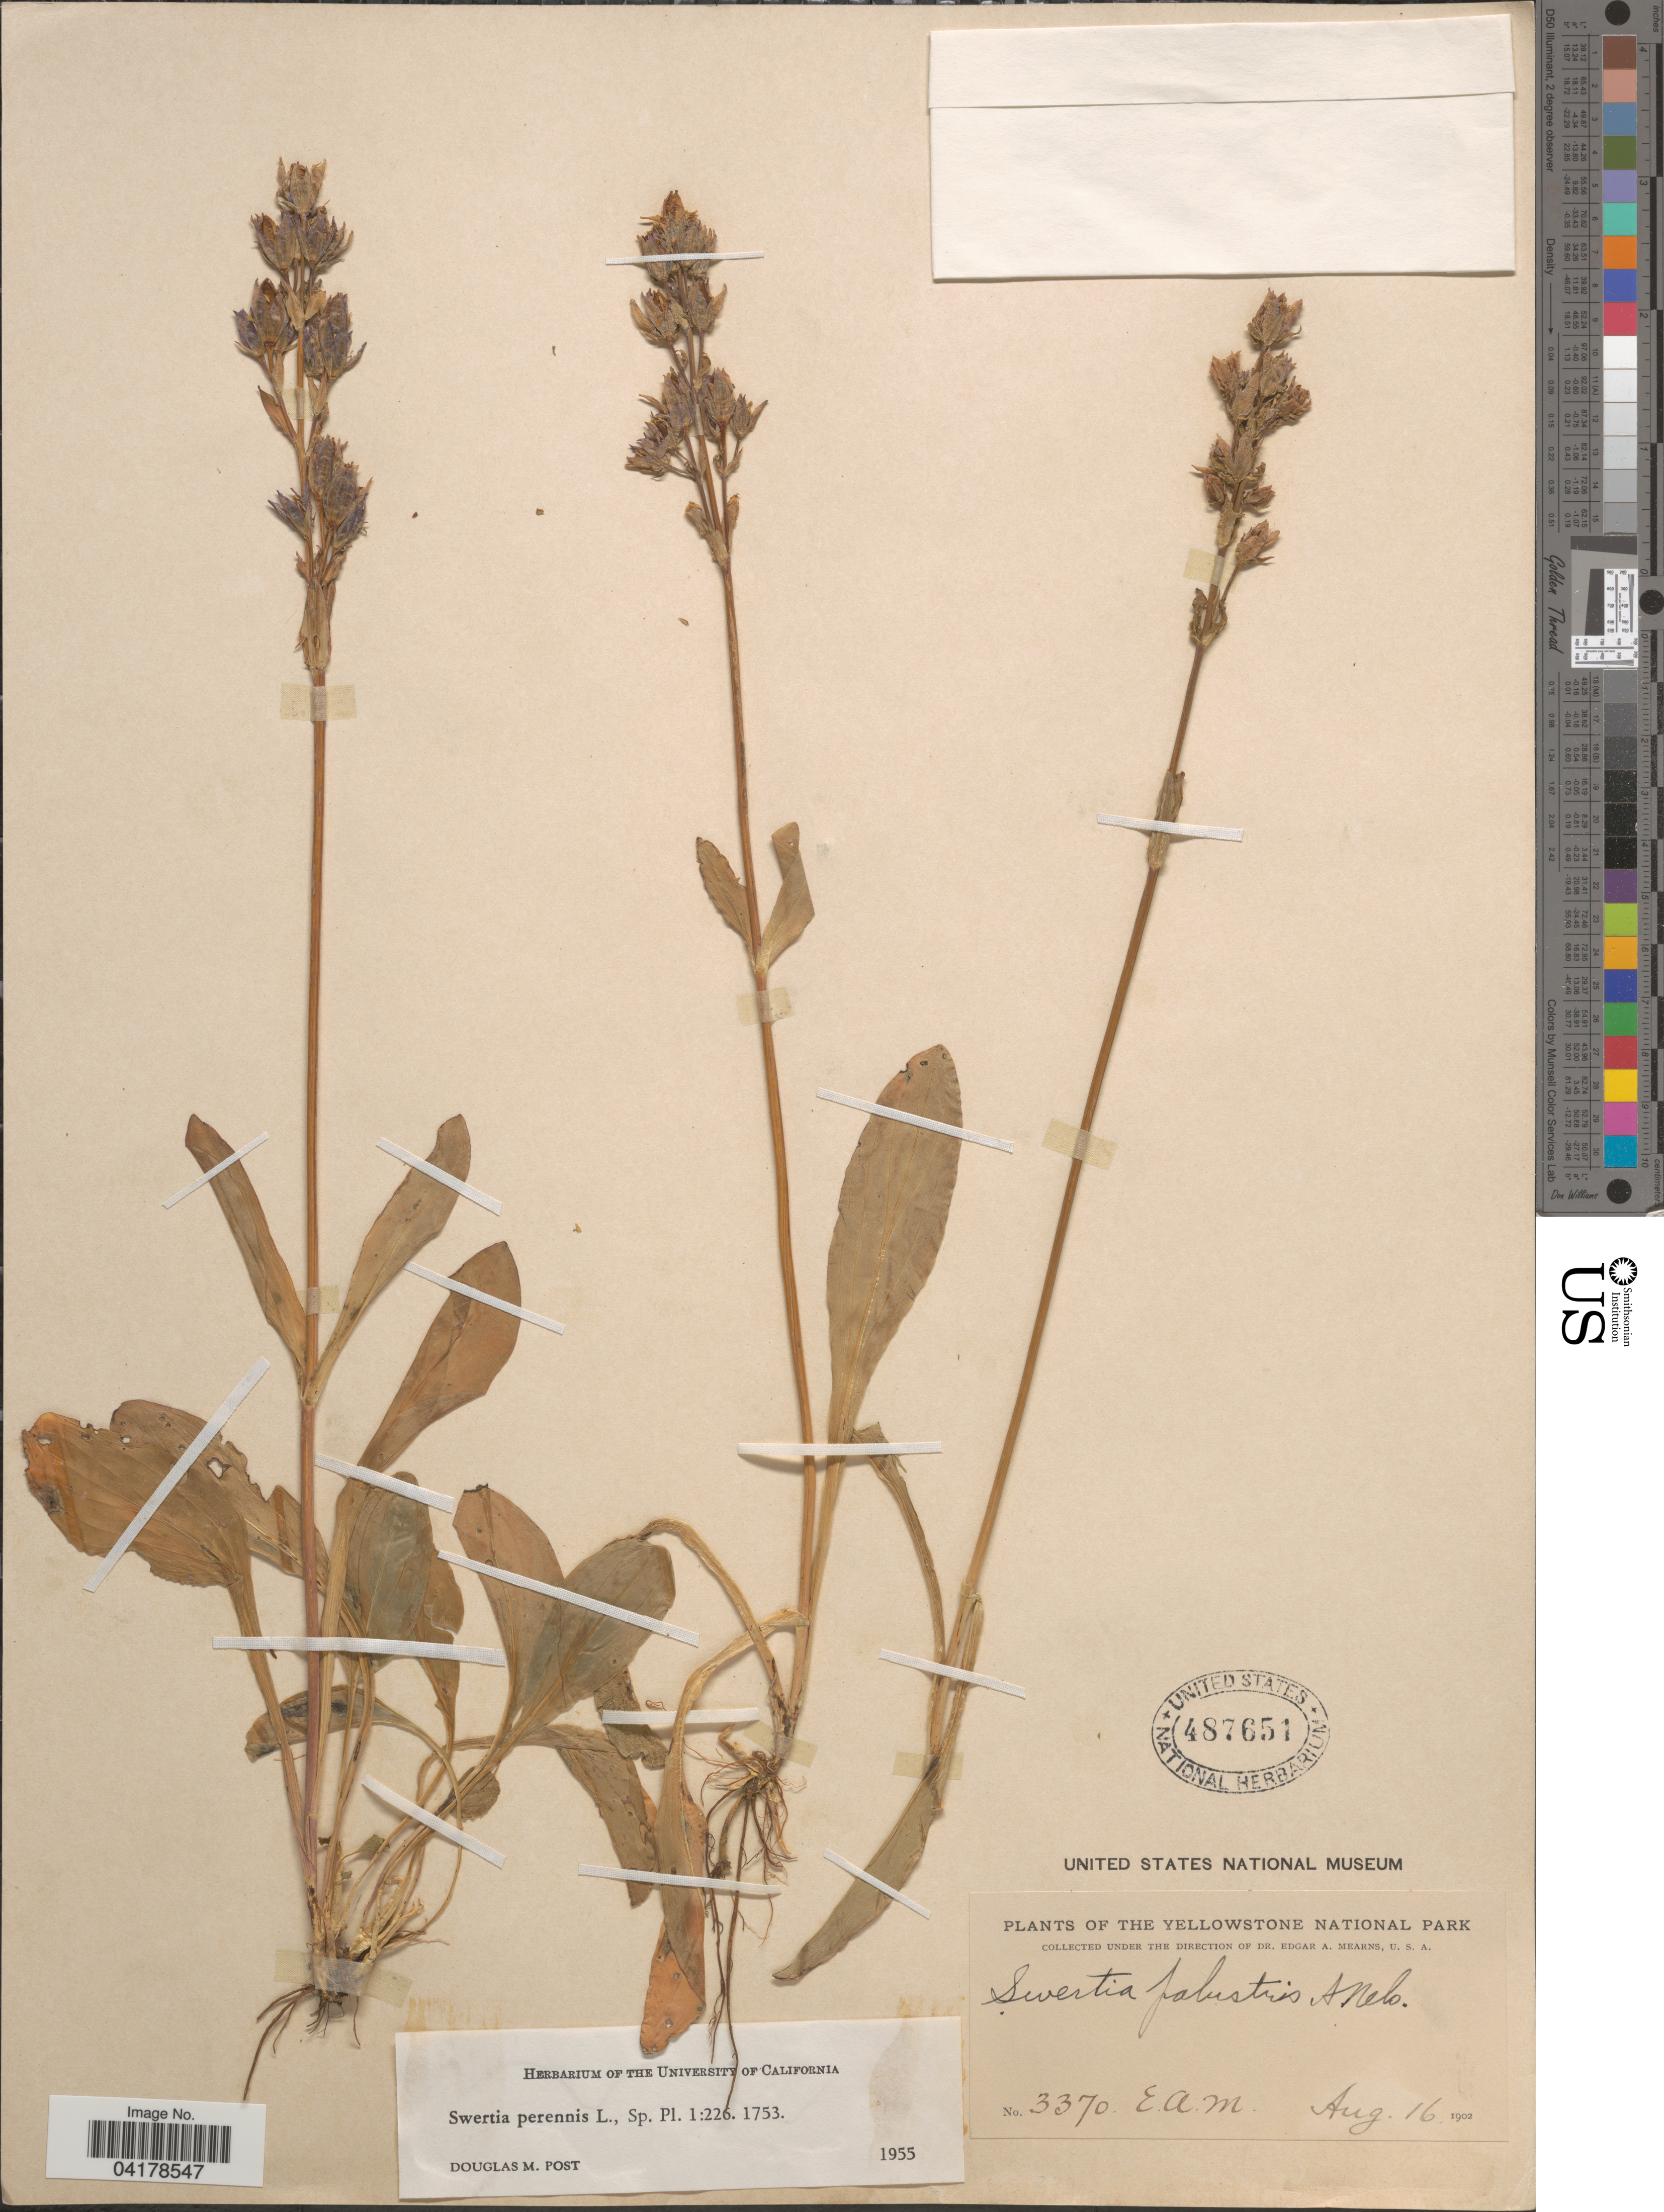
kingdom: Plantae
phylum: Tracheophyta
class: Magnoliopsida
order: Gentianales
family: Gentianaceae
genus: Swertia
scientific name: Swertia perennis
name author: L.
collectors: E. A. Mearns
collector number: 3370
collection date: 1902-08-16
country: United States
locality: The Yellowstone National Park.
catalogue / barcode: US 487651